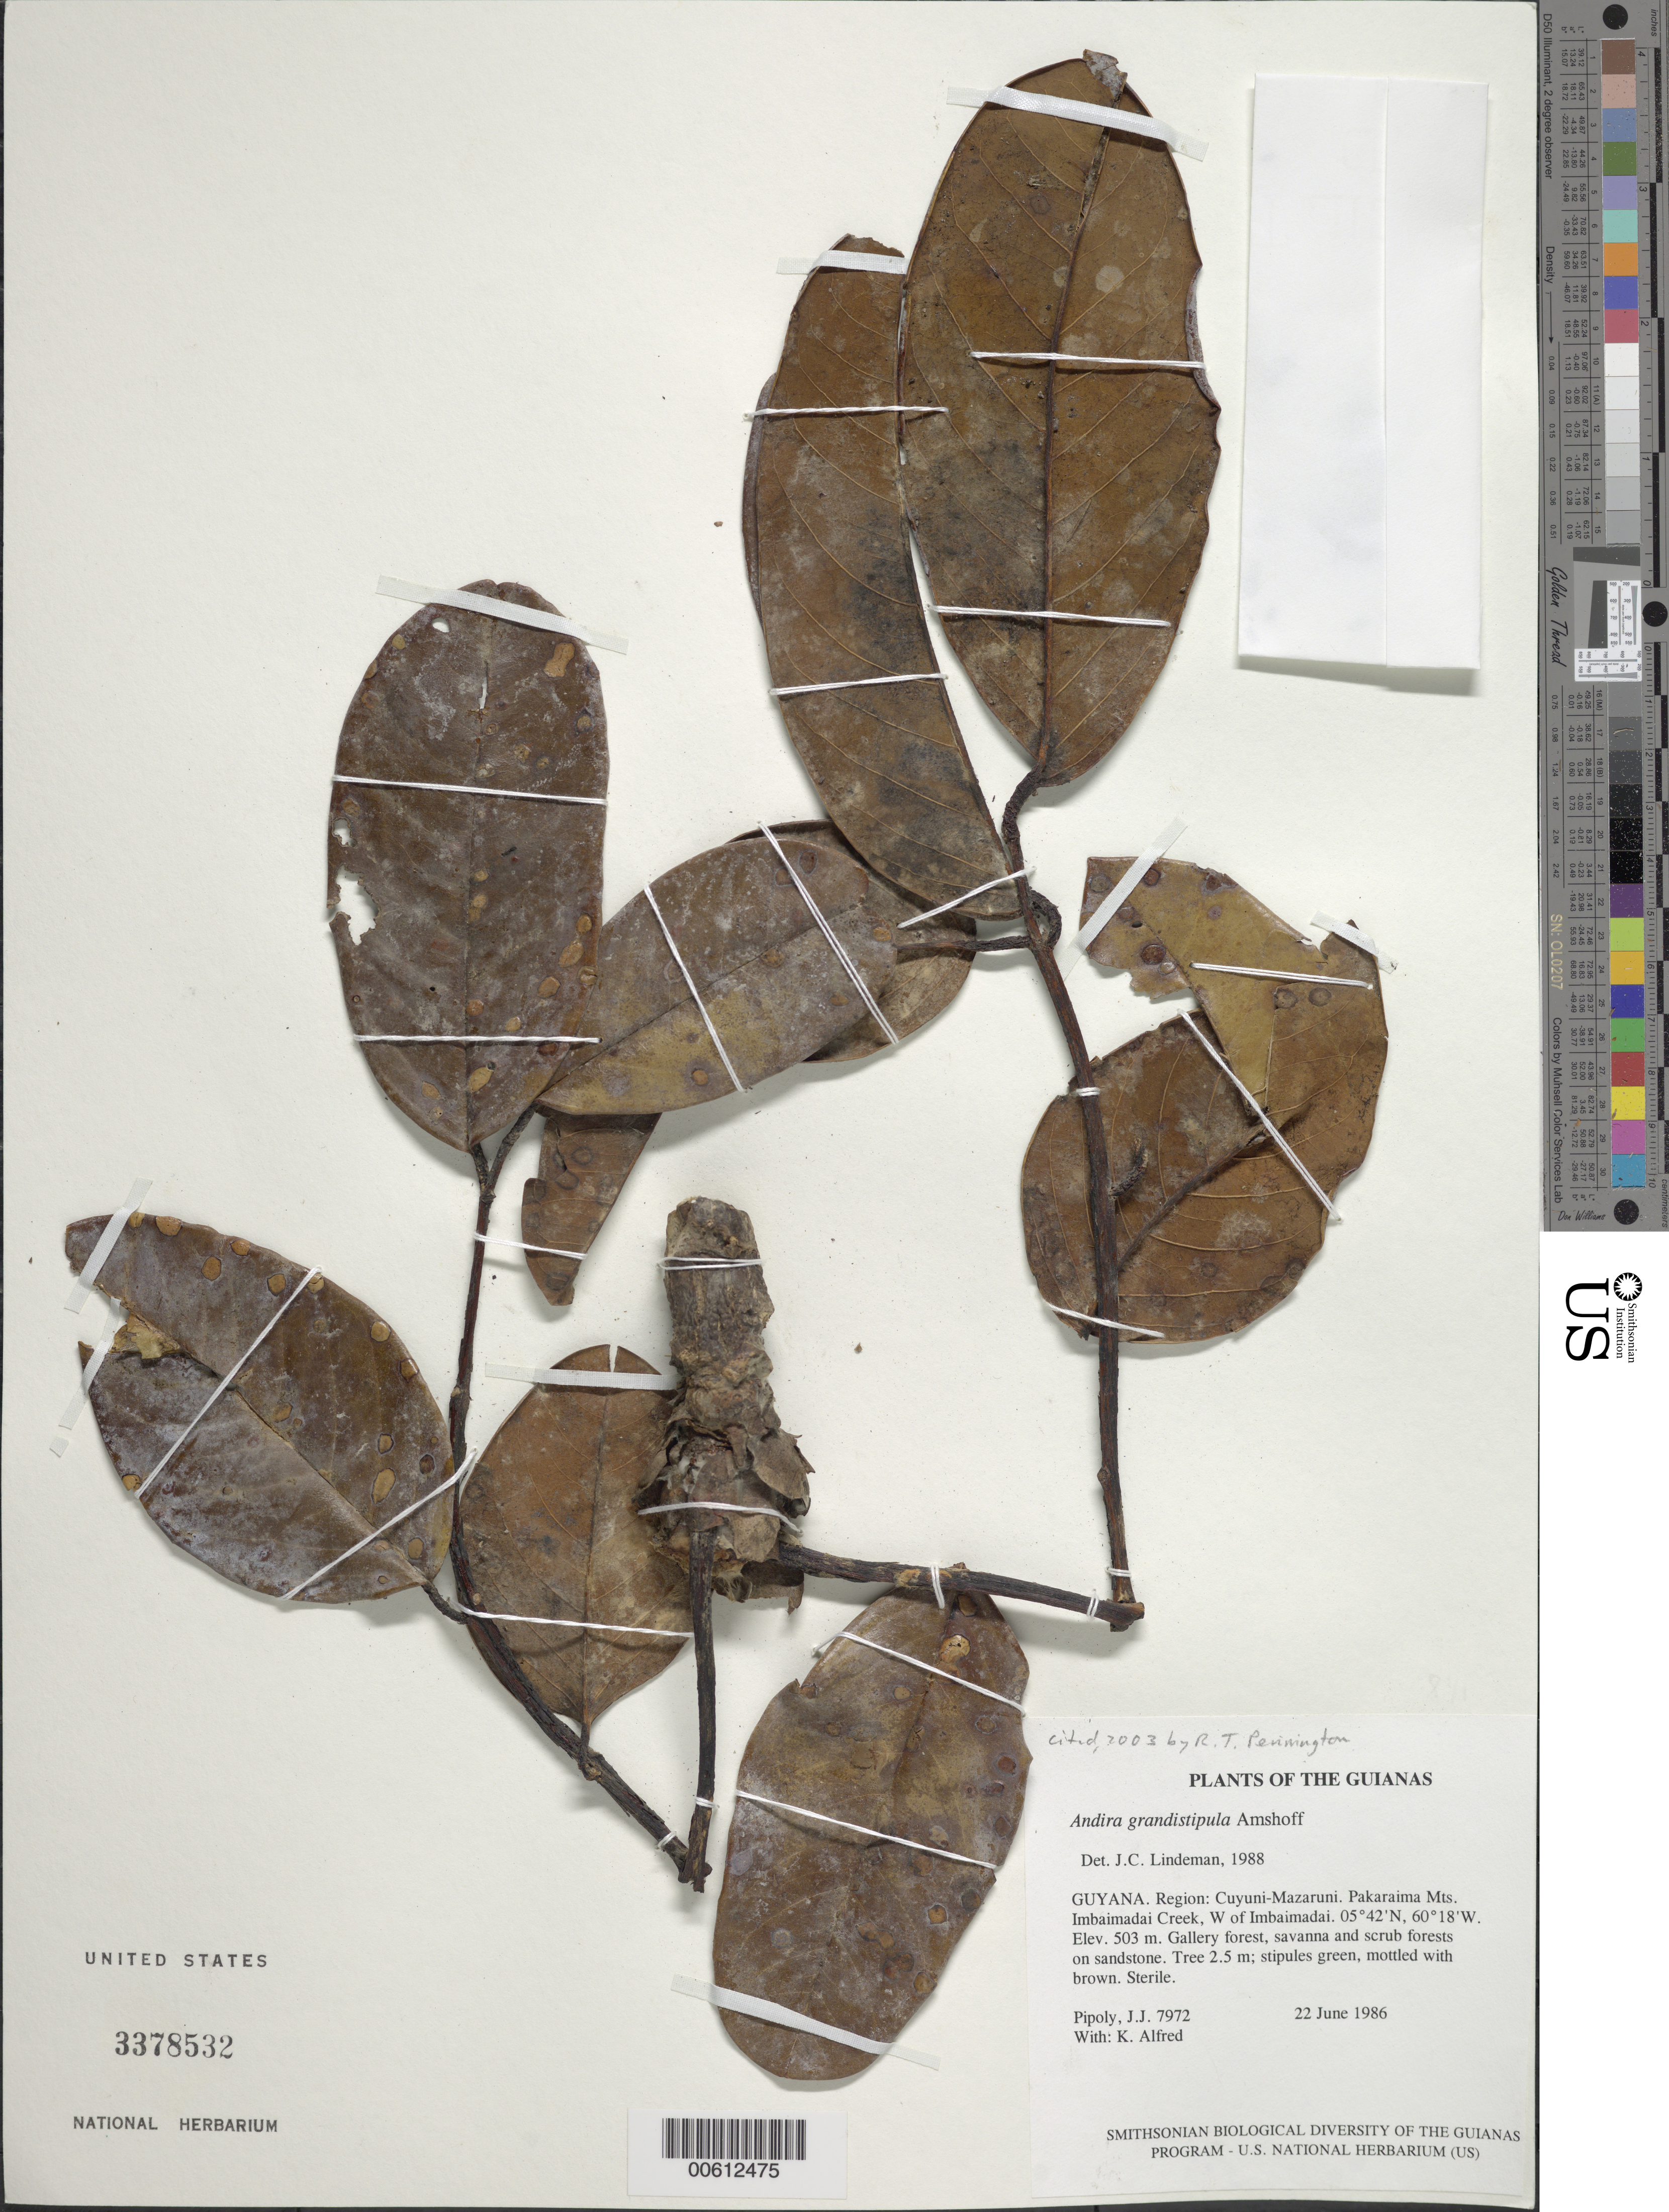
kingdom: Plantae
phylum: Tracheophyta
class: Magnoliopsida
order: Fabales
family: Fabaceae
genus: Andira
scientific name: Andira grandistipula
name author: Amshoff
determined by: Lindeman, J. C.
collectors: J. J. Pipoly & K. Alfred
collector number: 7972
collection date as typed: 22 June 1986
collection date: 1986-06-22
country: Guyana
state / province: Cuyuni-Mazaruni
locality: Pakaraima Mts. Imbaimadai Creek, W of Imbaimadai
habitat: Gallery forest, savanna and scrub forests on sandstone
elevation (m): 503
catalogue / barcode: US 3378532